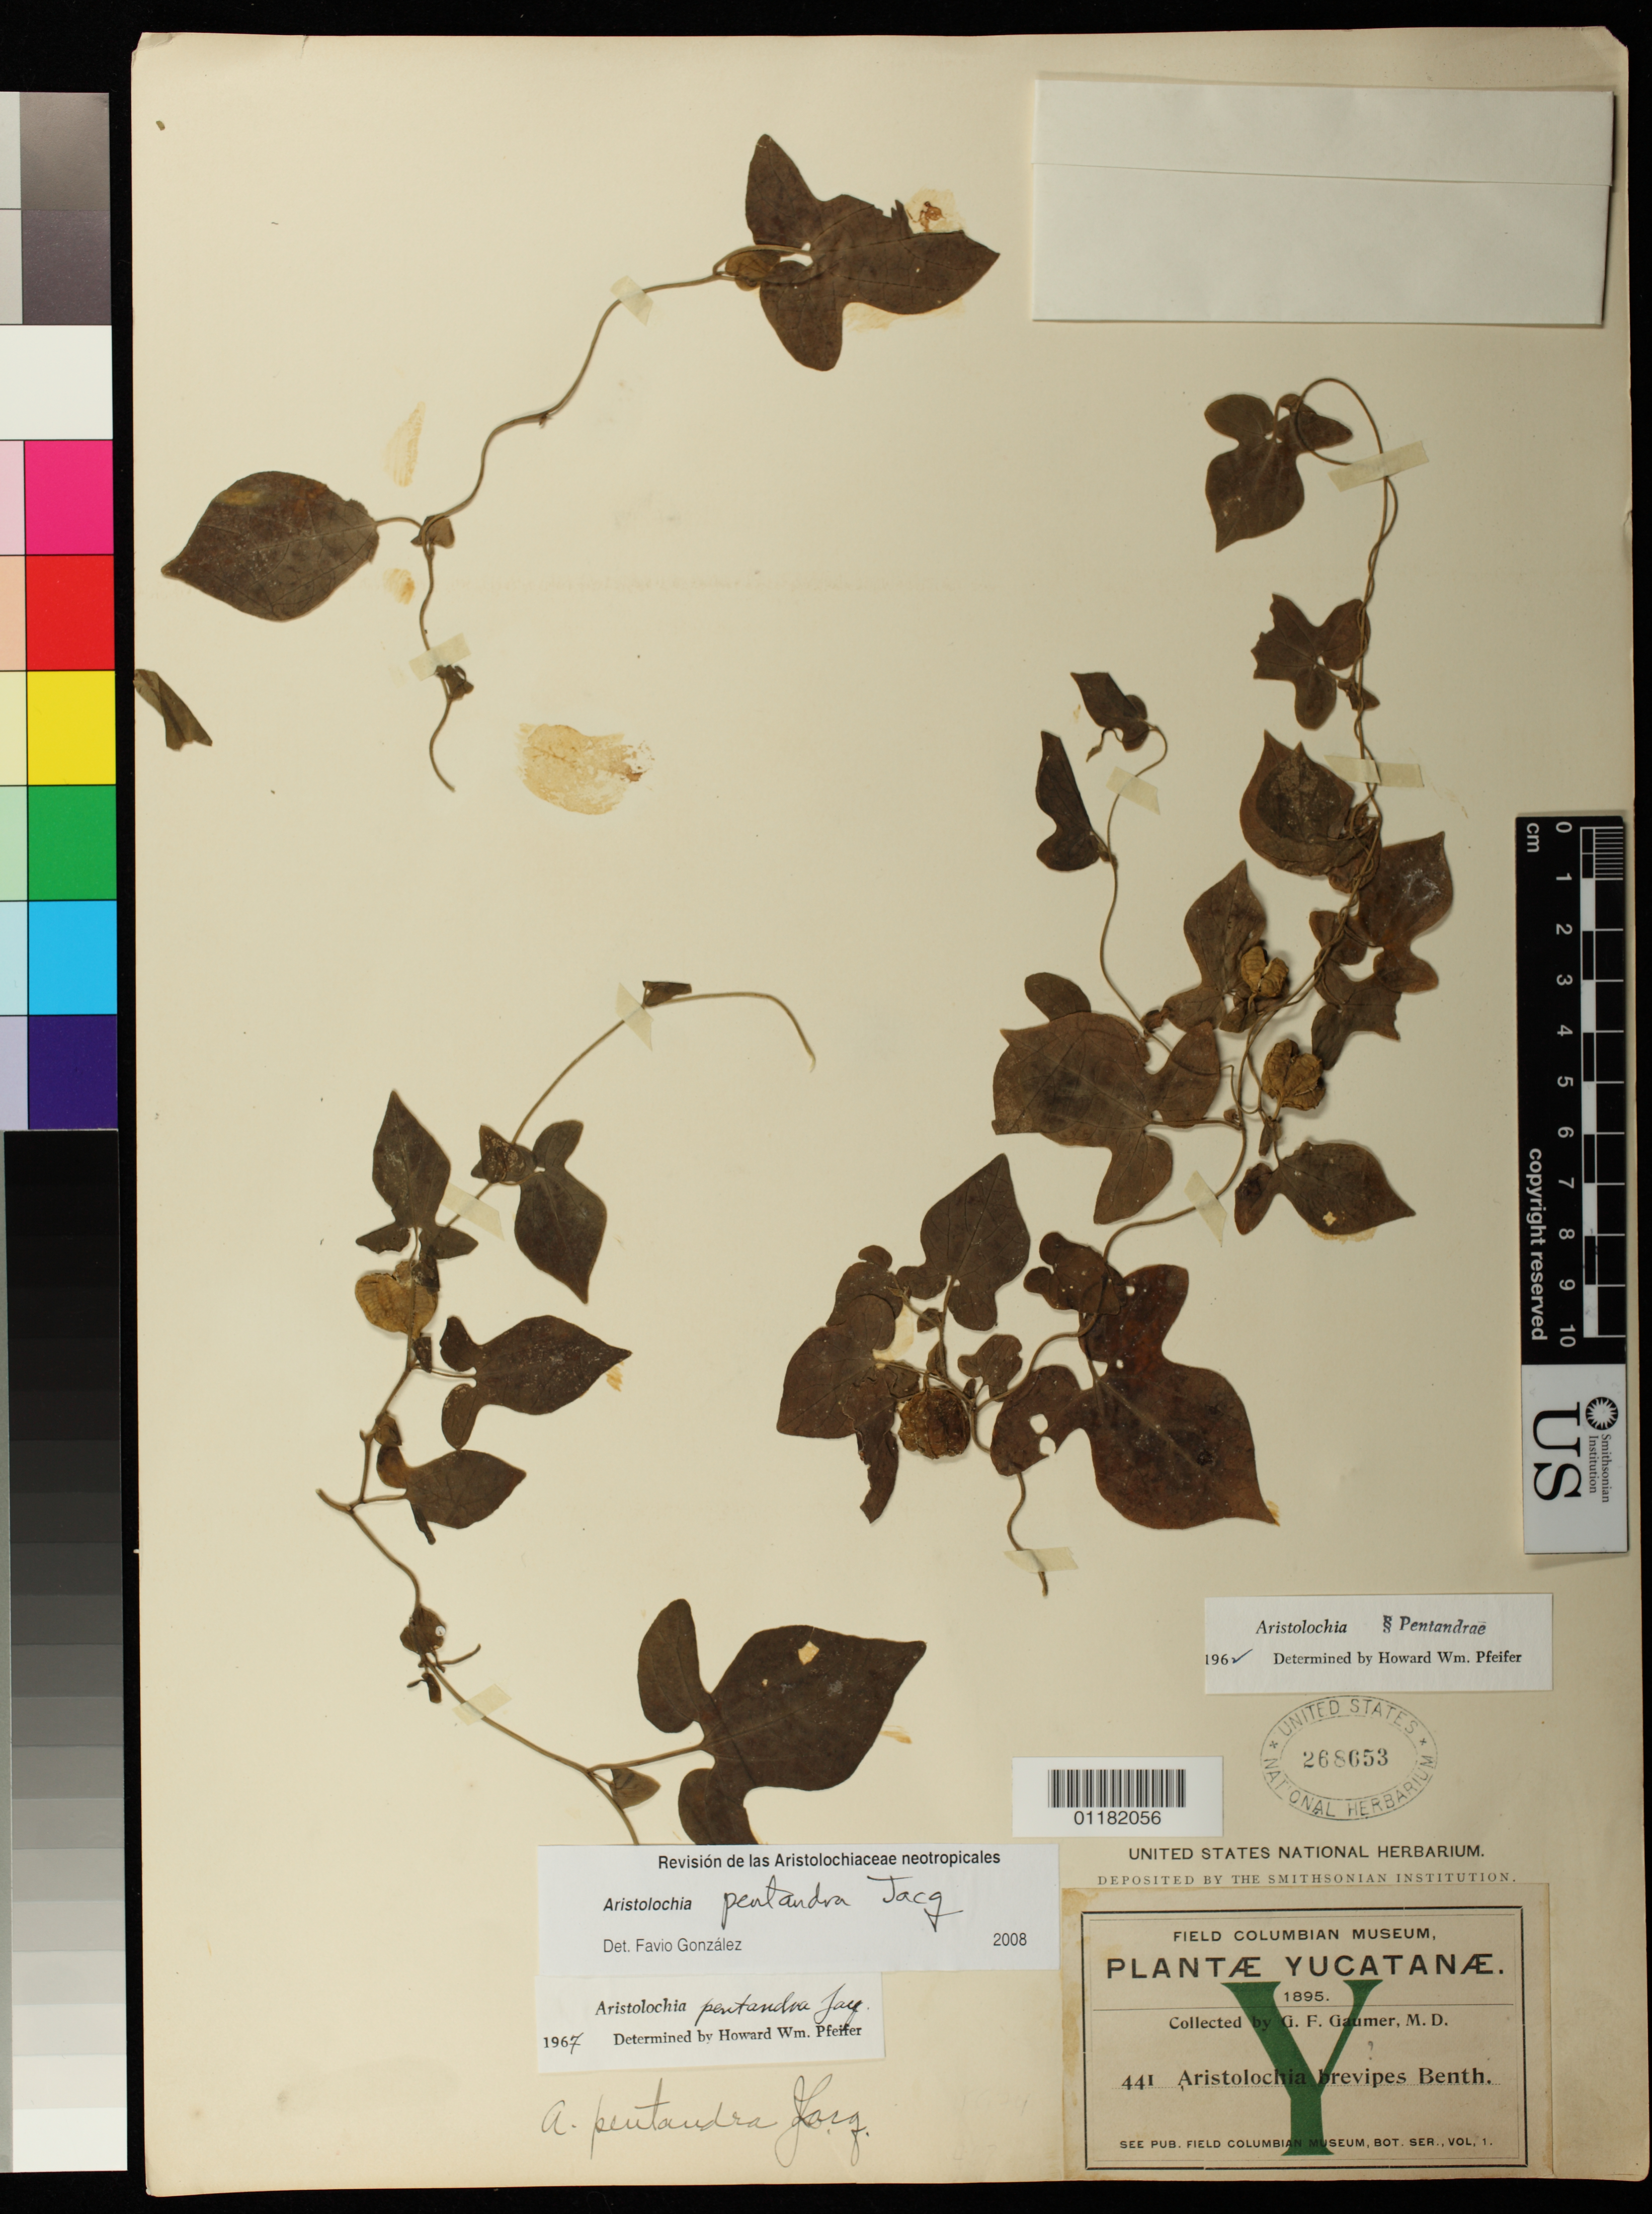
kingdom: Plantae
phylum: Tracheophyta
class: Magnoliopsida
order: Piperales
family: Aristolochiaceae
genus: Aristolochia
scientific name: Aristolochia pentandra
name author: Sessé & Moc.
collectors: G. F. Gaumer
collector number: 441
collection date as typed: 1895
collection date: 1895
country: Mexico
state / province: Yucatán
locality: Without locality. [Protologue: "Near Izamal"]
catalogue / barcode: US 268653